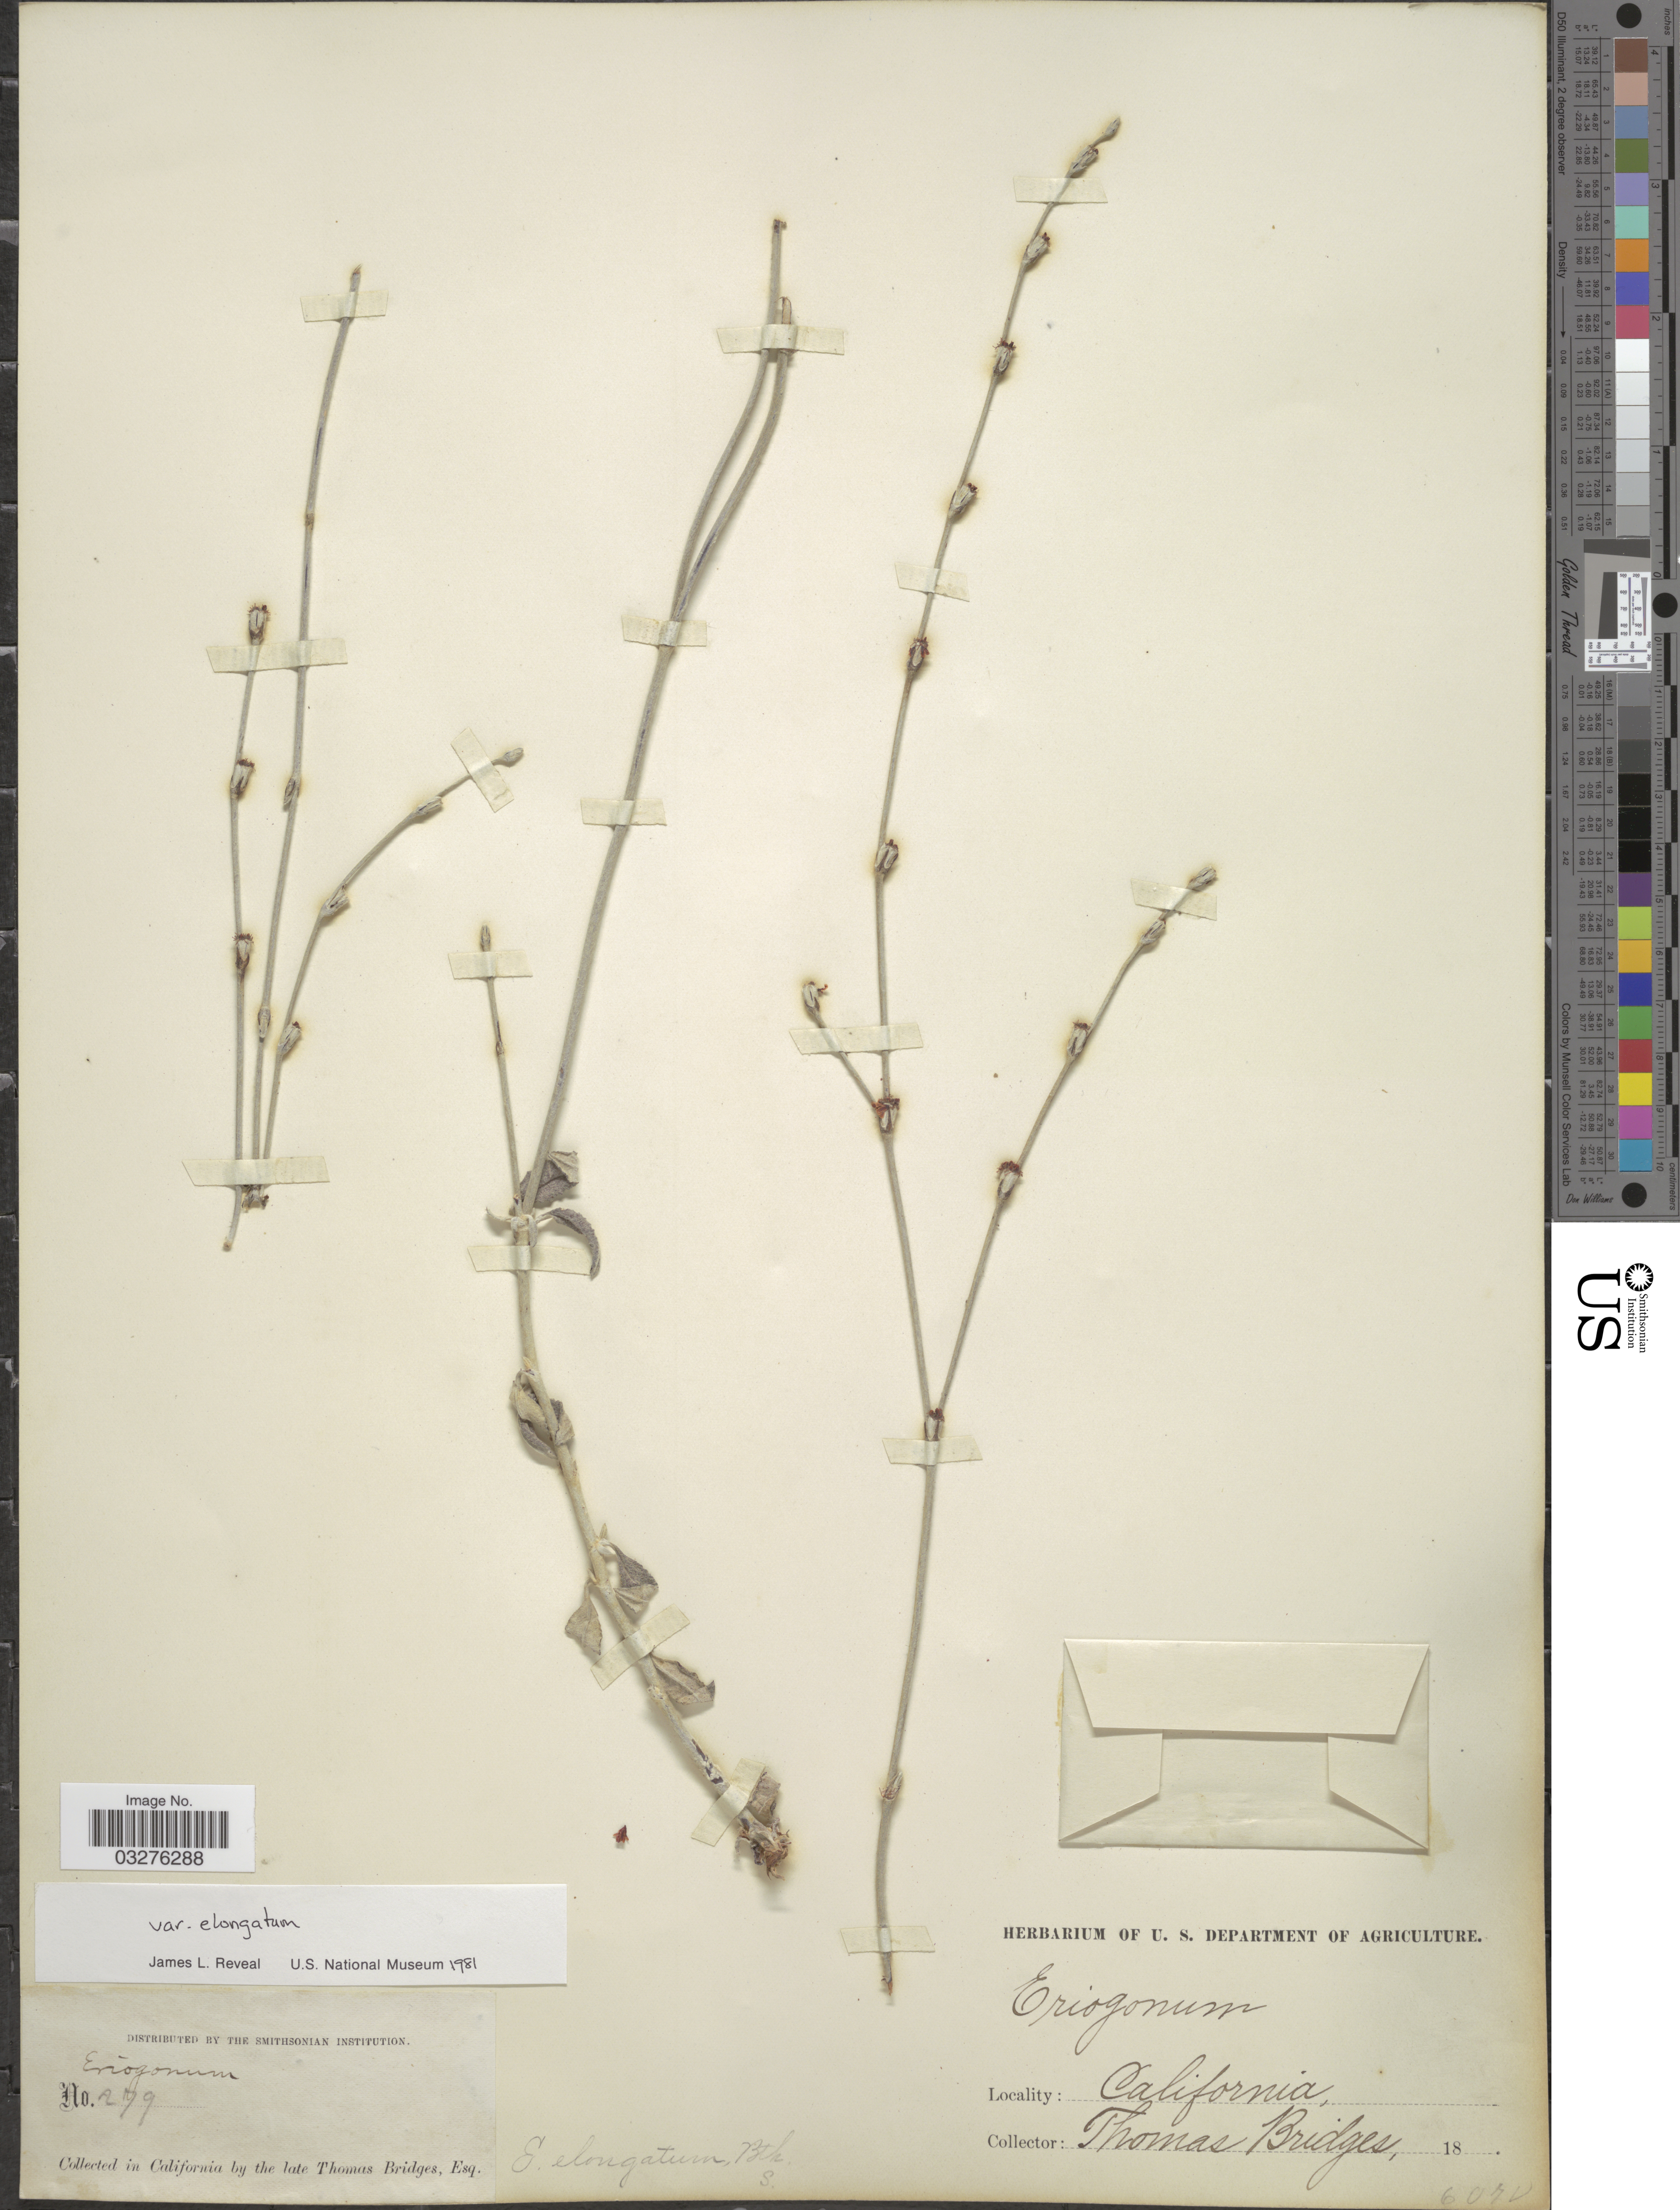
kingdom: Plantae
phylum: Tracheophyta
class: Magnoliopsida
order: Caryophyllales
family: Polygonaceae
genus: Eriogonum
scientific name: Eriogonum elongatum var. elongatum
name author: Benth.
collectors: T. Bridges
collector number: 279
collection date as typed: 18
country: United States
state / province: California